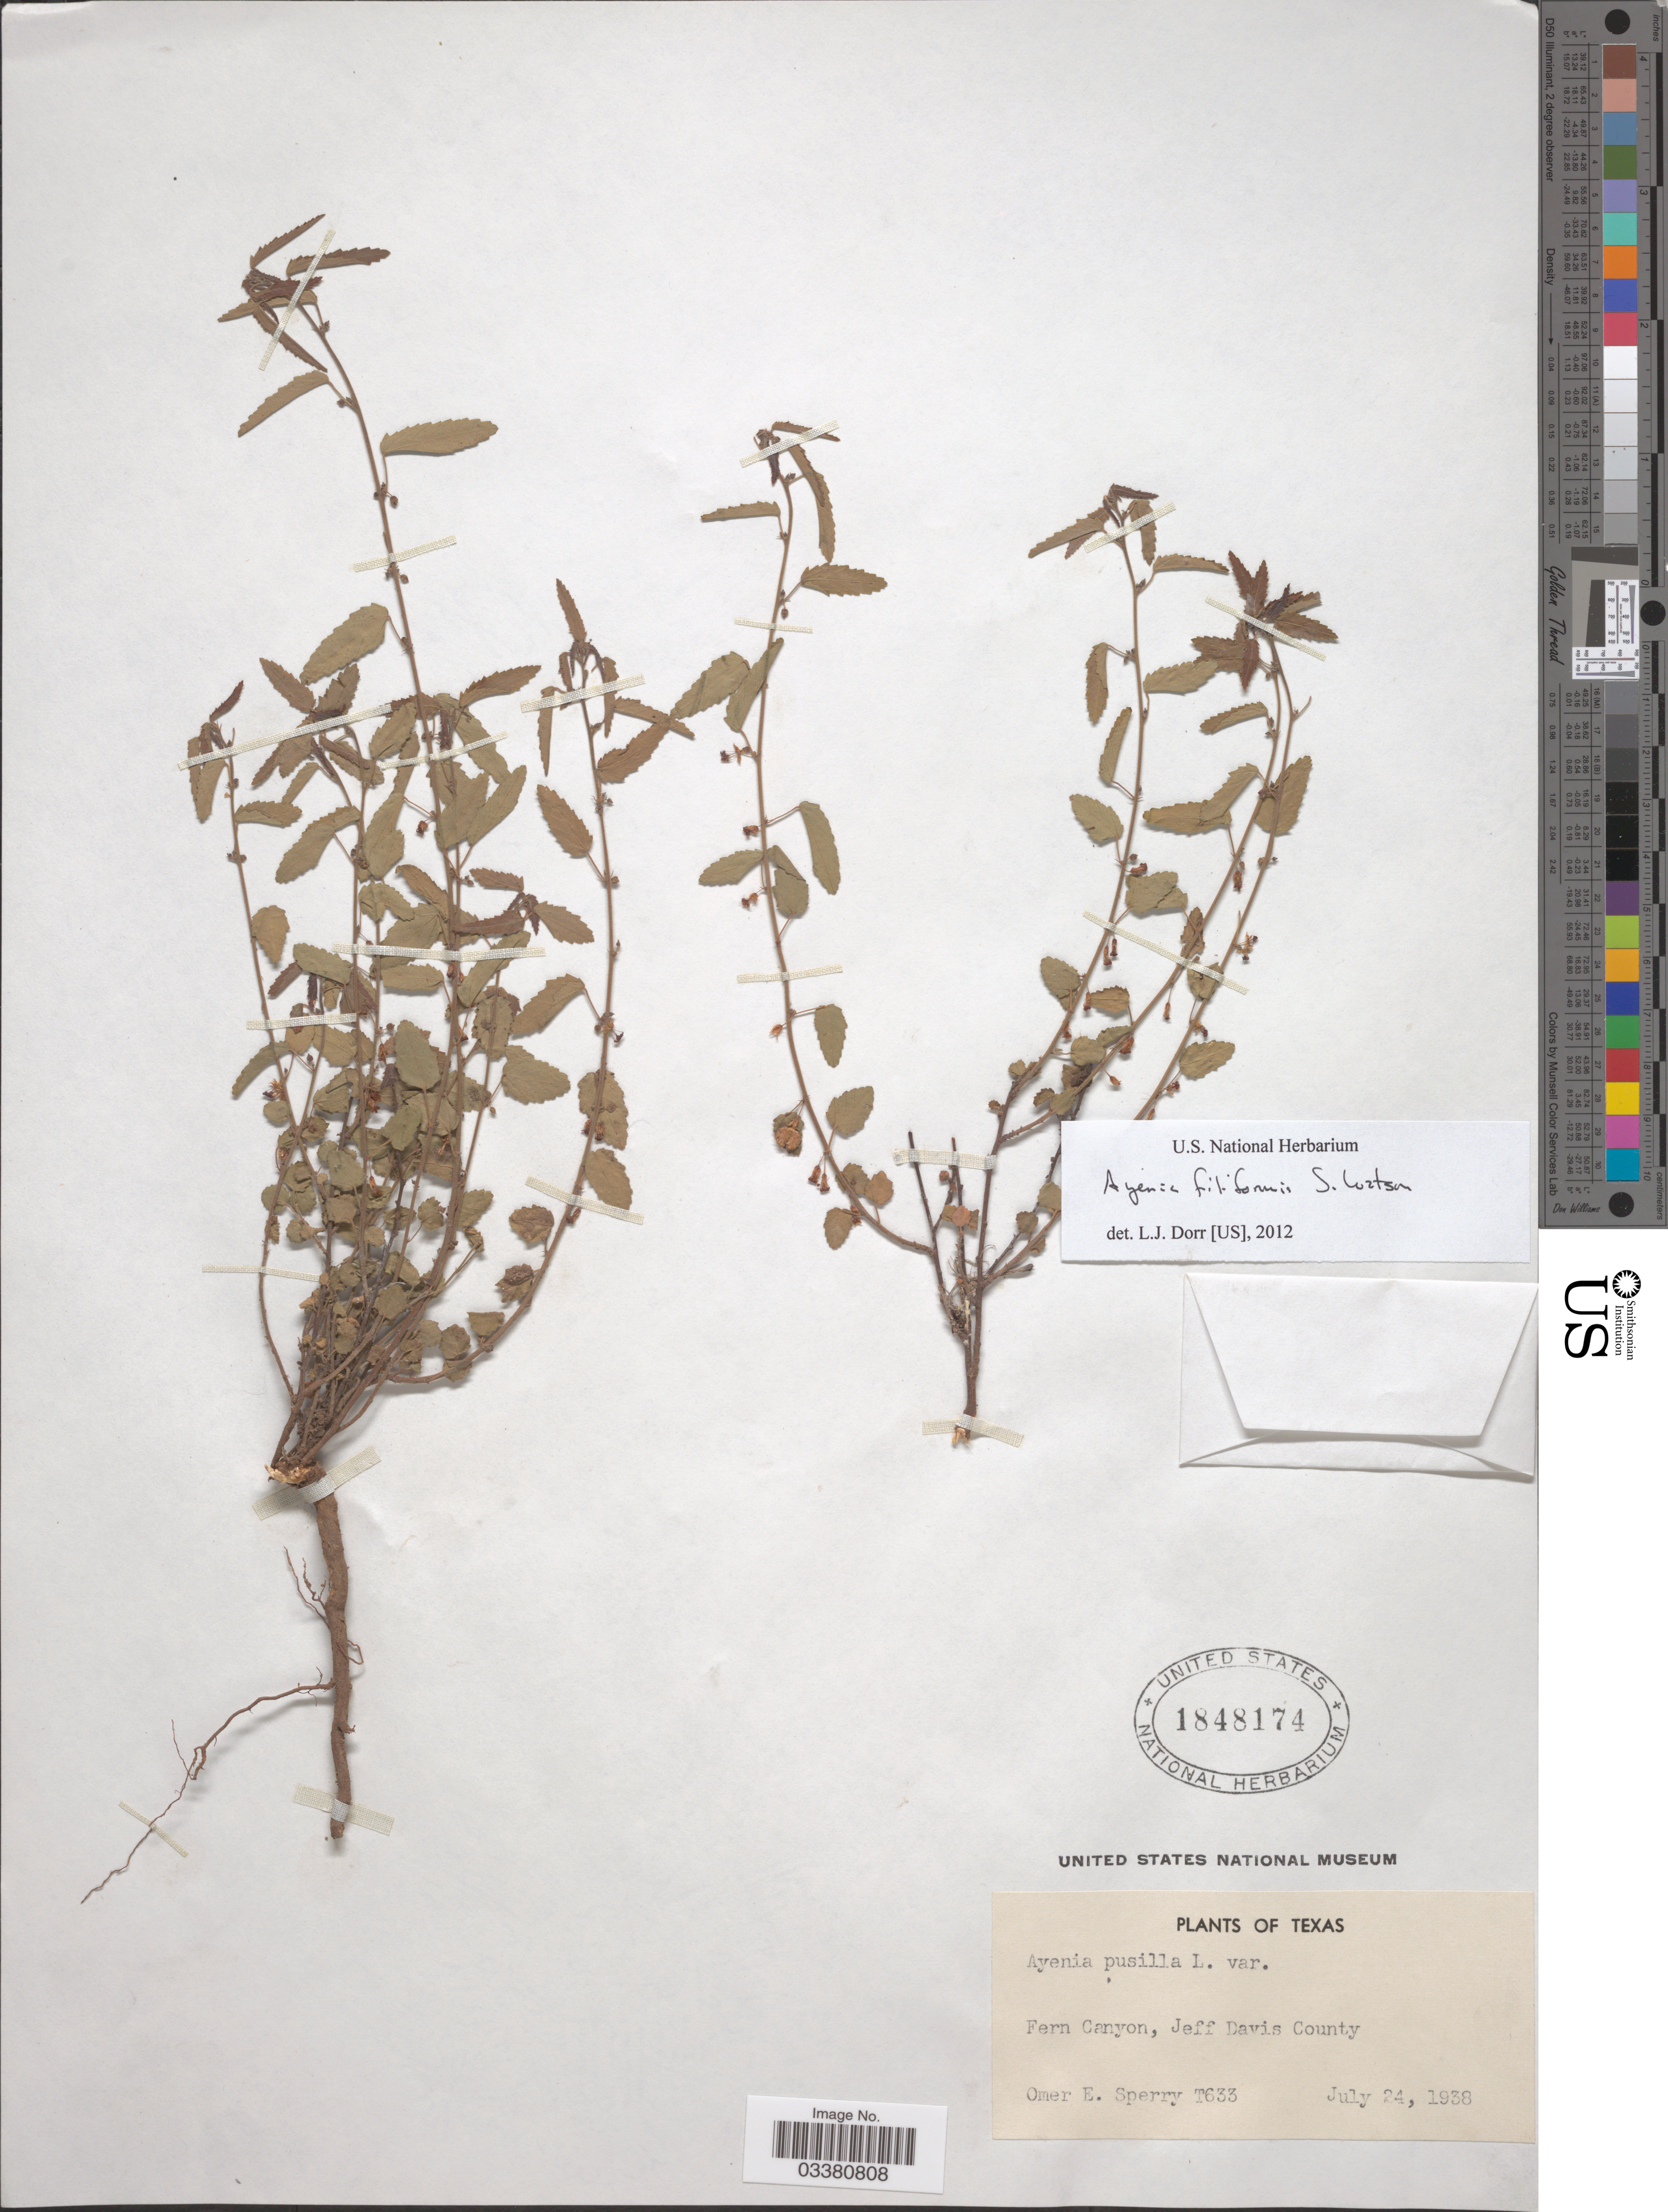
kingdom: Plantae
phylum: Tracheophyta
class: Magnoliopsida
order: Malvales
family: Malvaceae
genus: Ayenia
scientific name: Ayenia filiformis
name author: S. Watson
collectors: O. E. Sperry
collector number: T633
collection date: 1938-07-24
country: United States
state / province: Texas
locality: Fern Canyon, Jeff Davis County.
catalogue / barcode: US 1848174